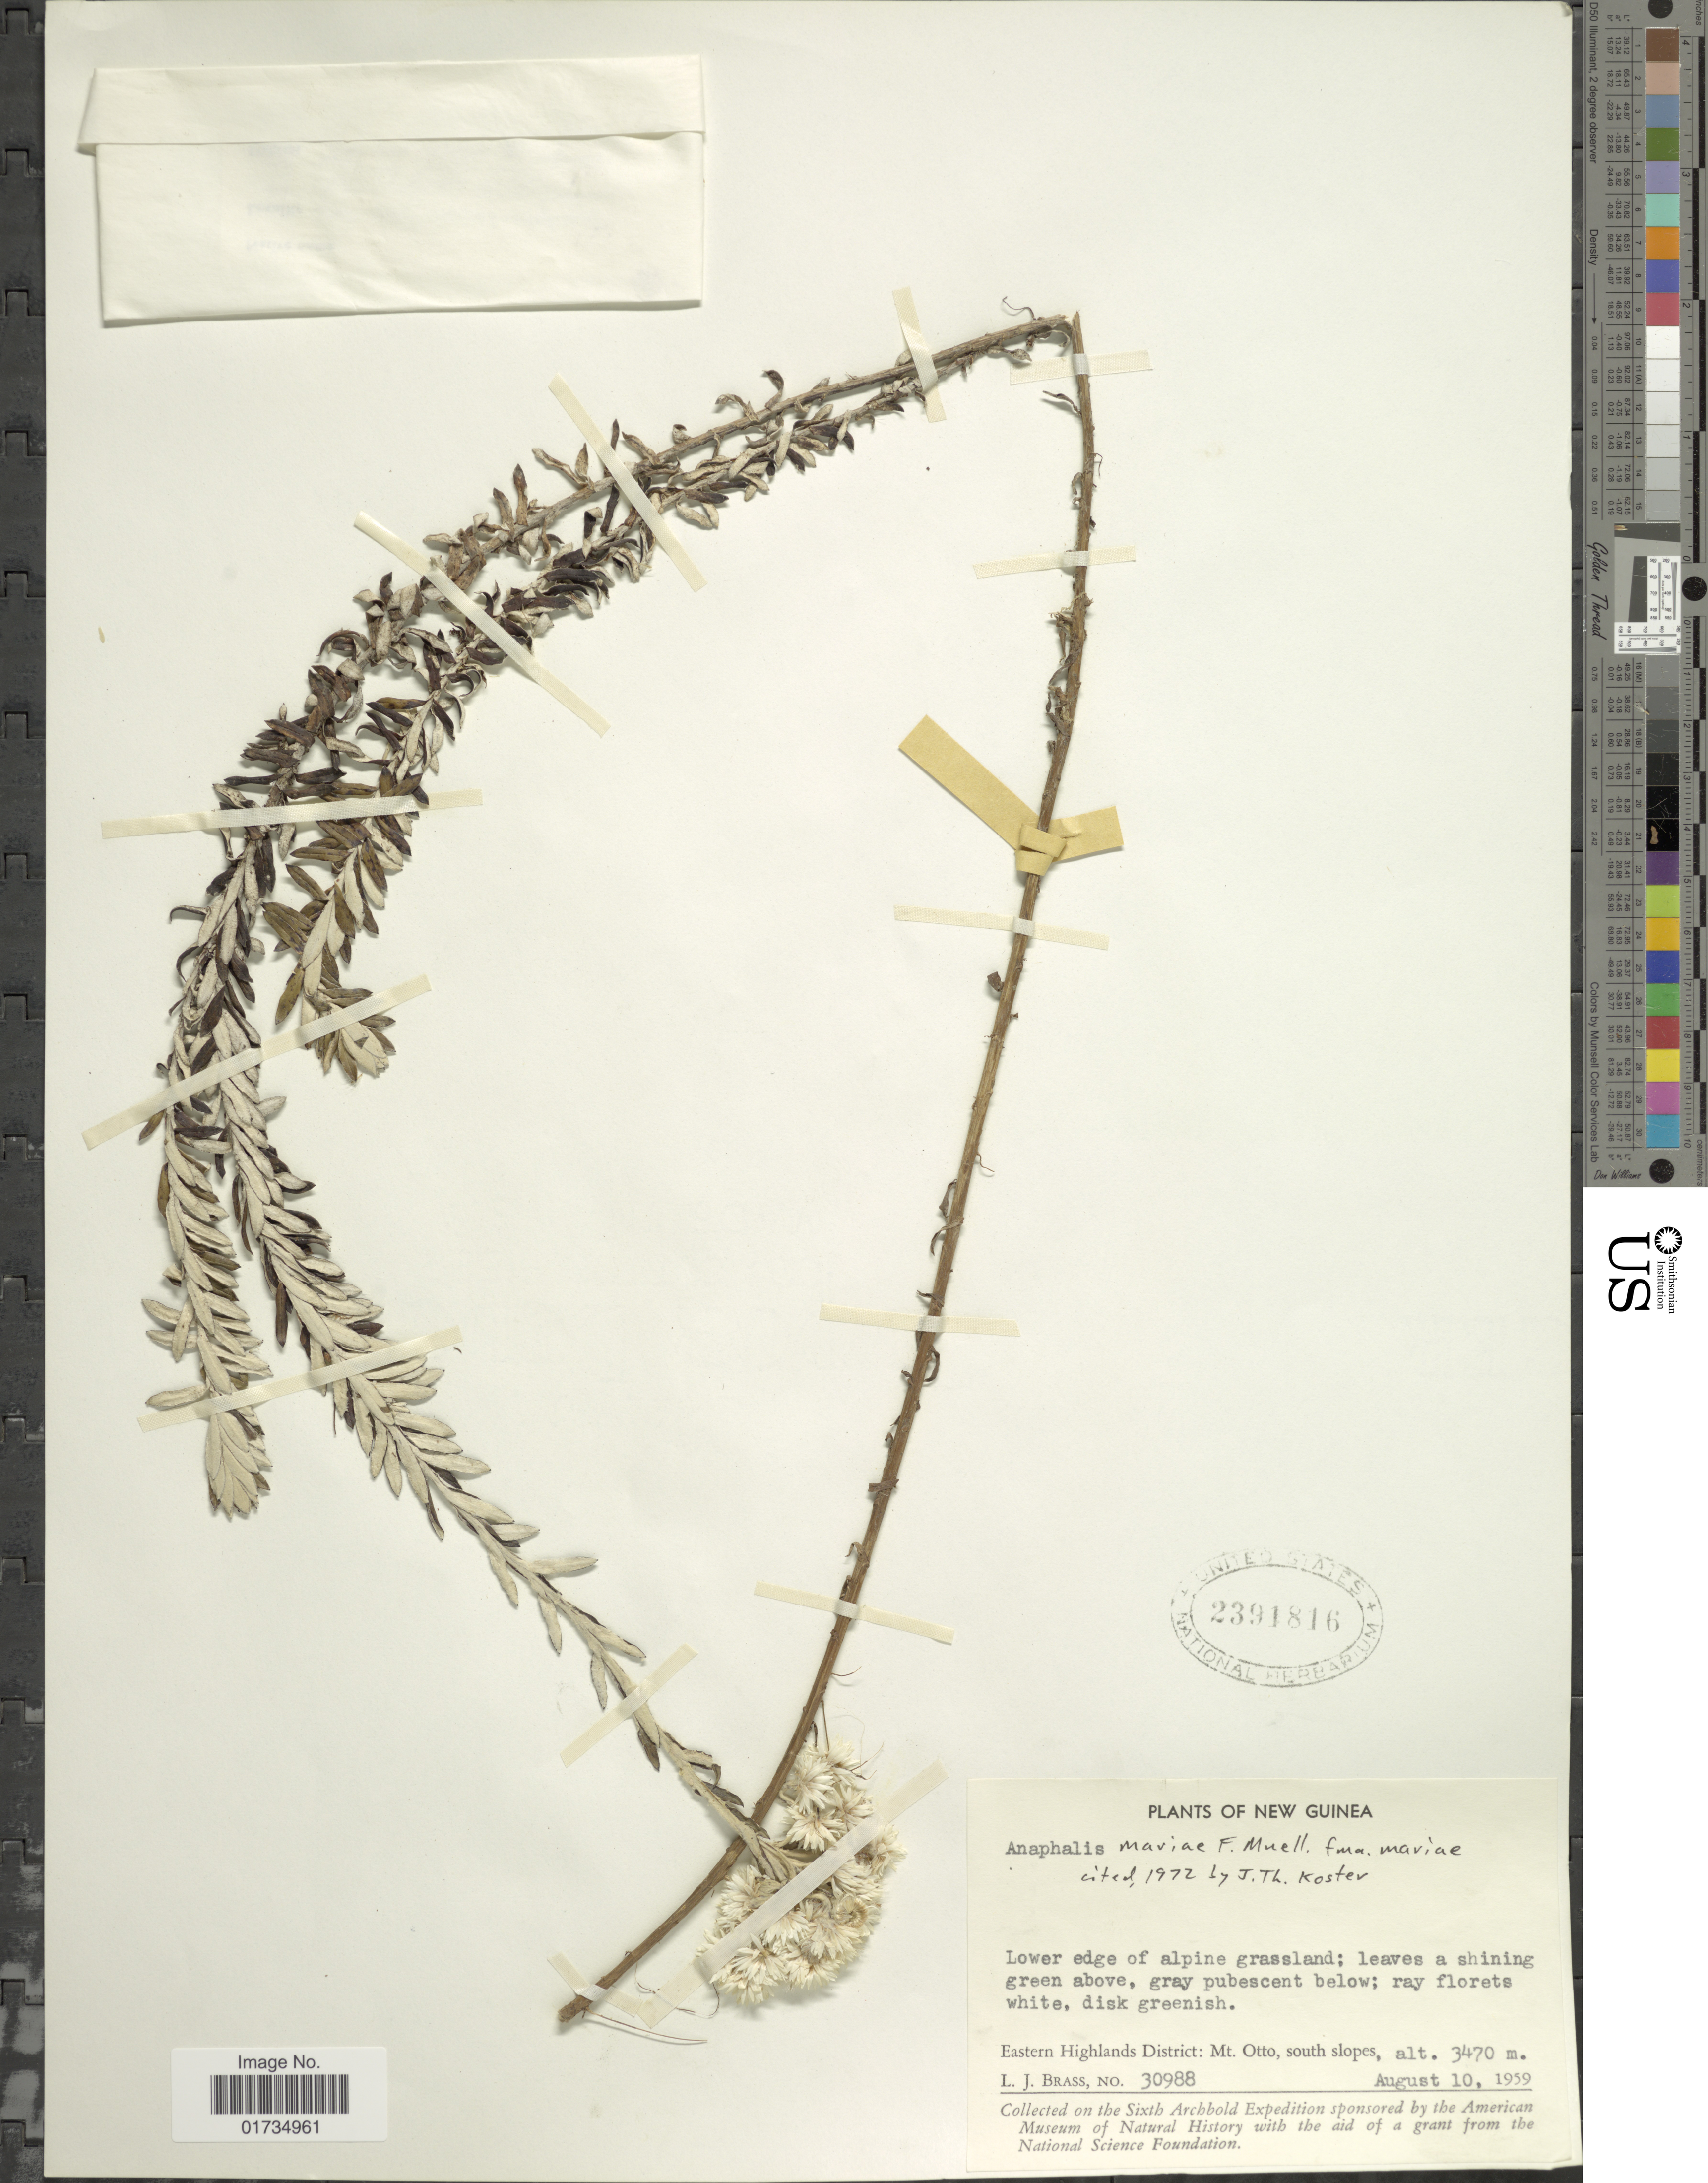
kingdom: Plantae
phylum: Tracheophyta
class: Magnoliopsida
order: Asterales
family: Asteraceae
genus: Anaphalis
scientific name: Anaphalis mariae f. mariae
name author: F. Muell.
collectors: L. J. Brass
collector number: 30988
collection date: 1959-08-10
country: Papua New Guinea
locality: New Guinea. Eastern Highlands District: Mt. Otto, south slopes. Lower edge of alpine grassland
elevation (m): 3470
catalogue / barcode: US 2391816